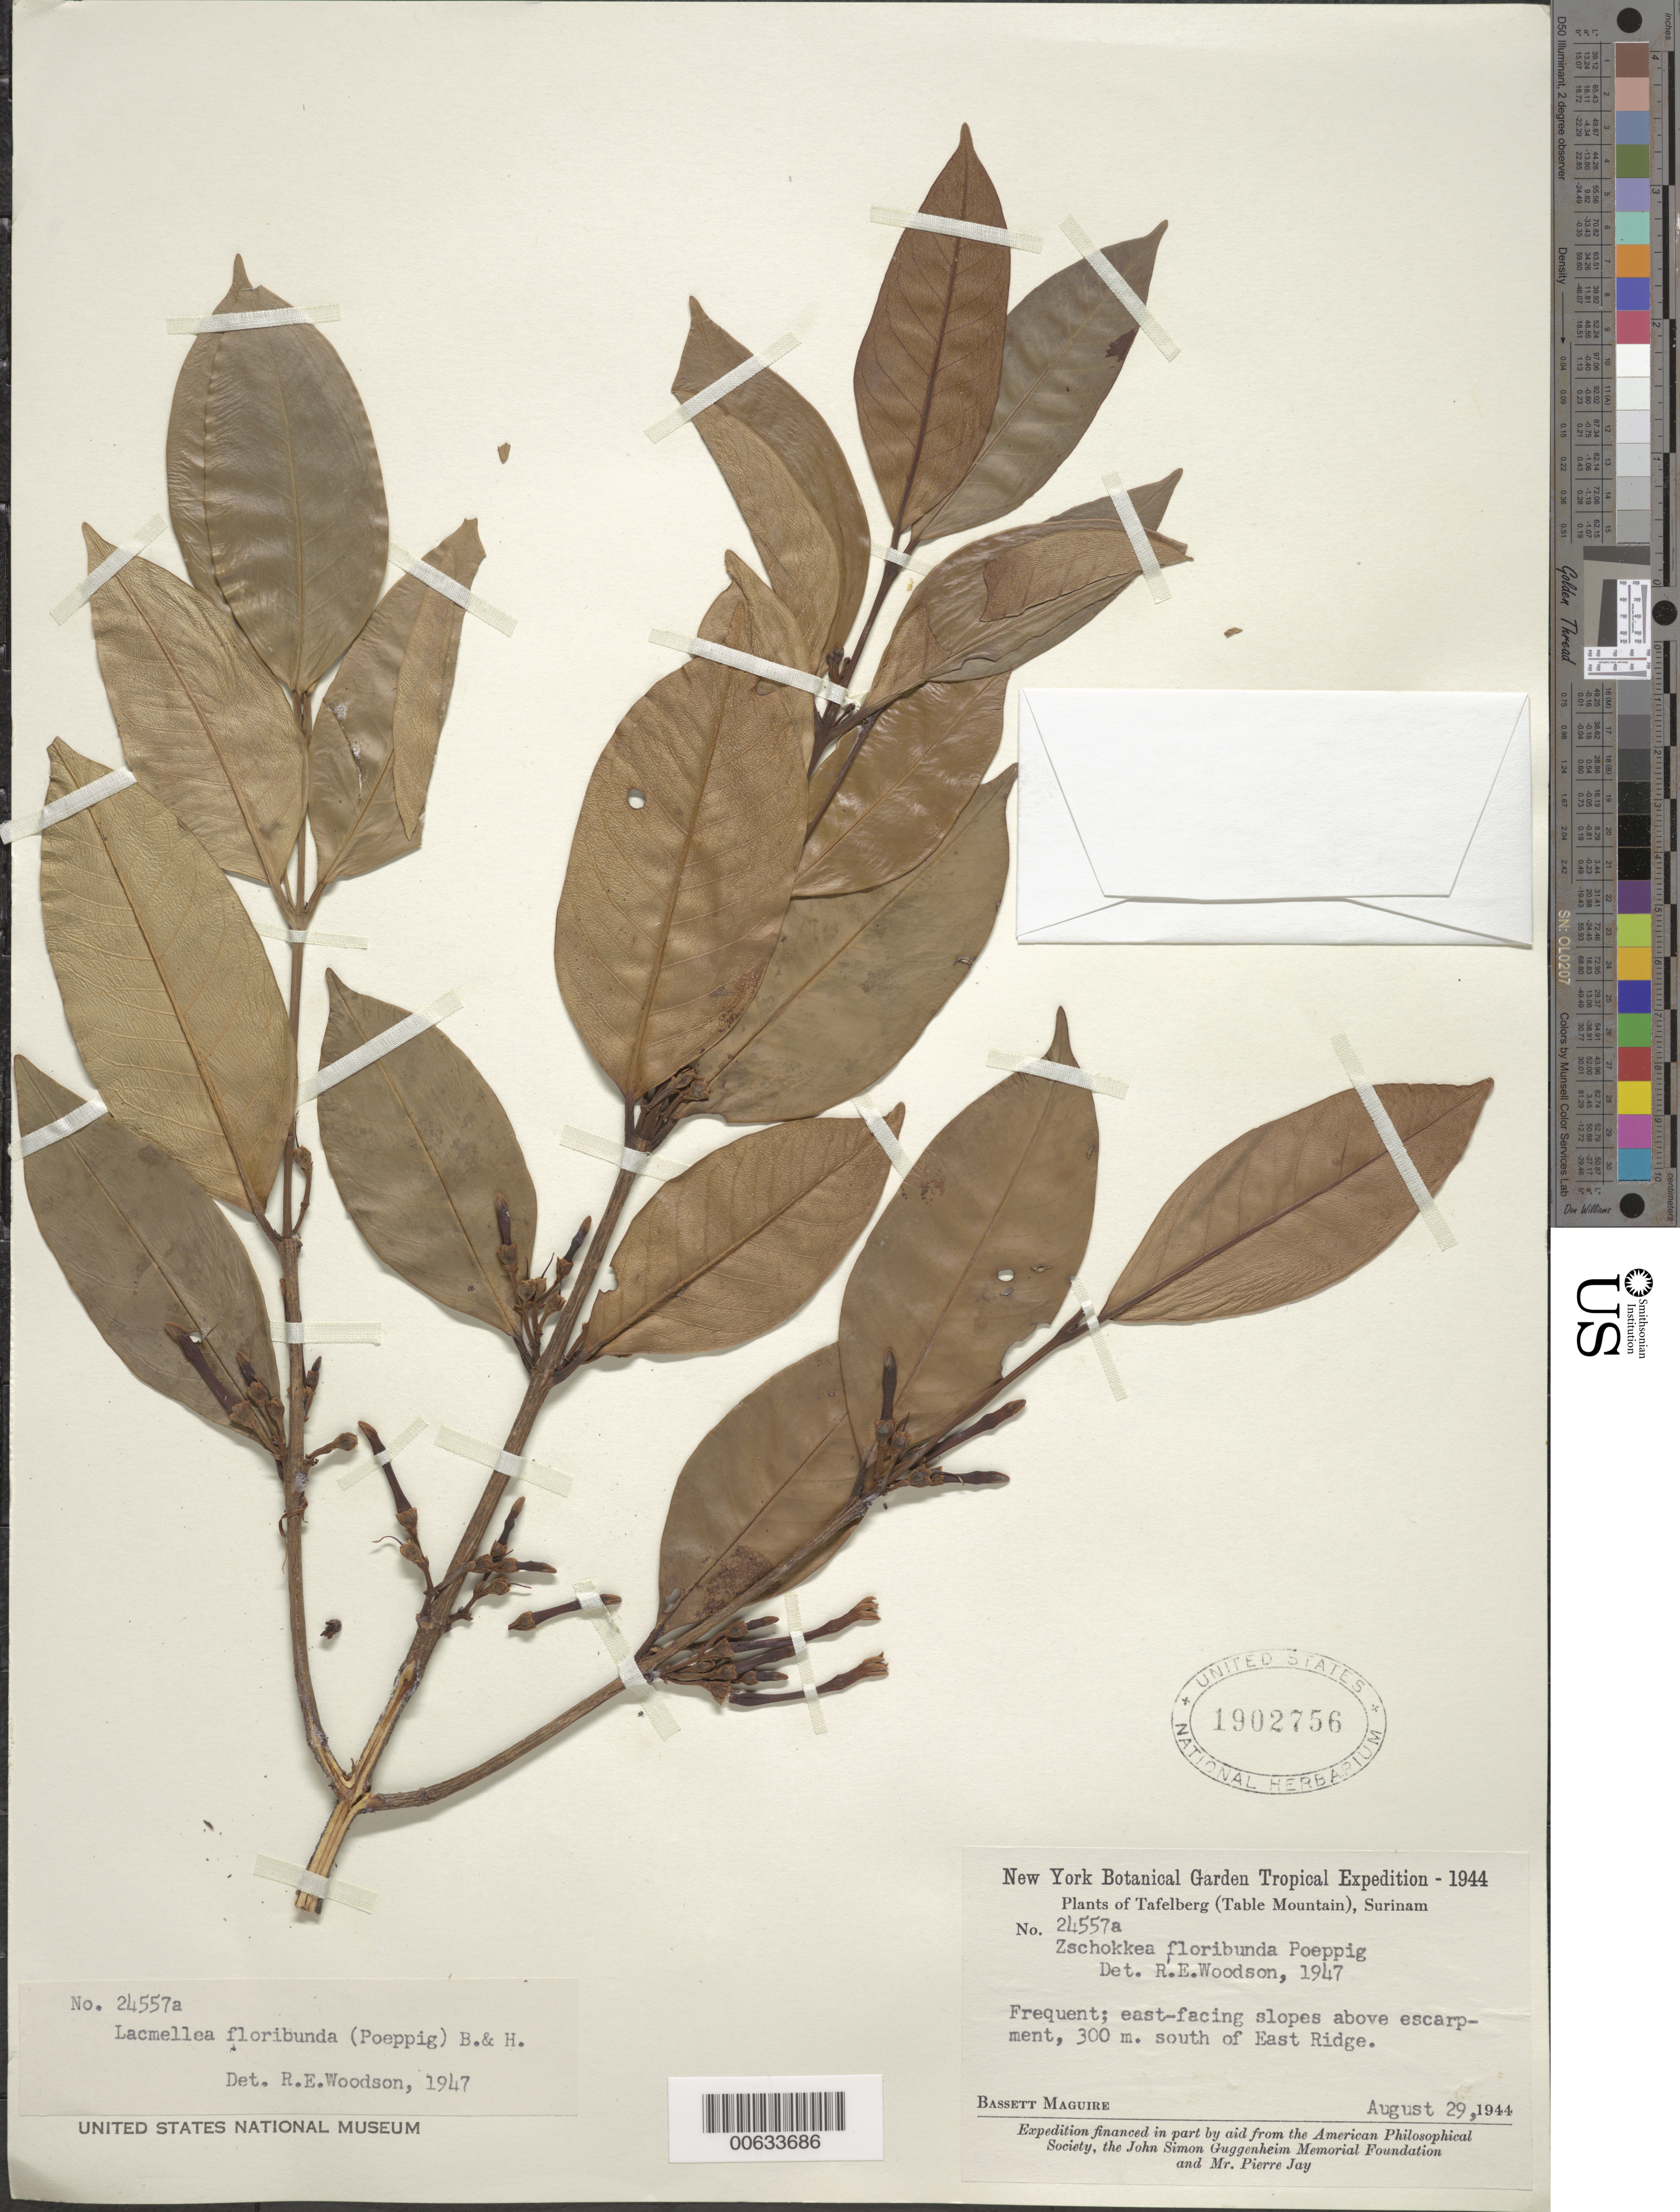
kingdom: Plantae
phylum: Tracheophyta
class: Magnoliopsida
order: Gentianales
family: Apocynaceae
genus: Lacmellea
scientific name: Lacmellea floribunda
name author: (Poepp.) Benth. & Hook. f.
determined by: Woodson, R. E., Jr.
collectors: B. Maguire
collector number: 24557 a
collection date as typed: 29-Aug-44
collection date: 1944-08-29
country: Suriname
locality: Tafelberg (Table Mountain), East Ridge, 300 m S of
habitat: East-facing slopes above escarpment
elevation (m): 300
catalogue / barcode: US 1902756